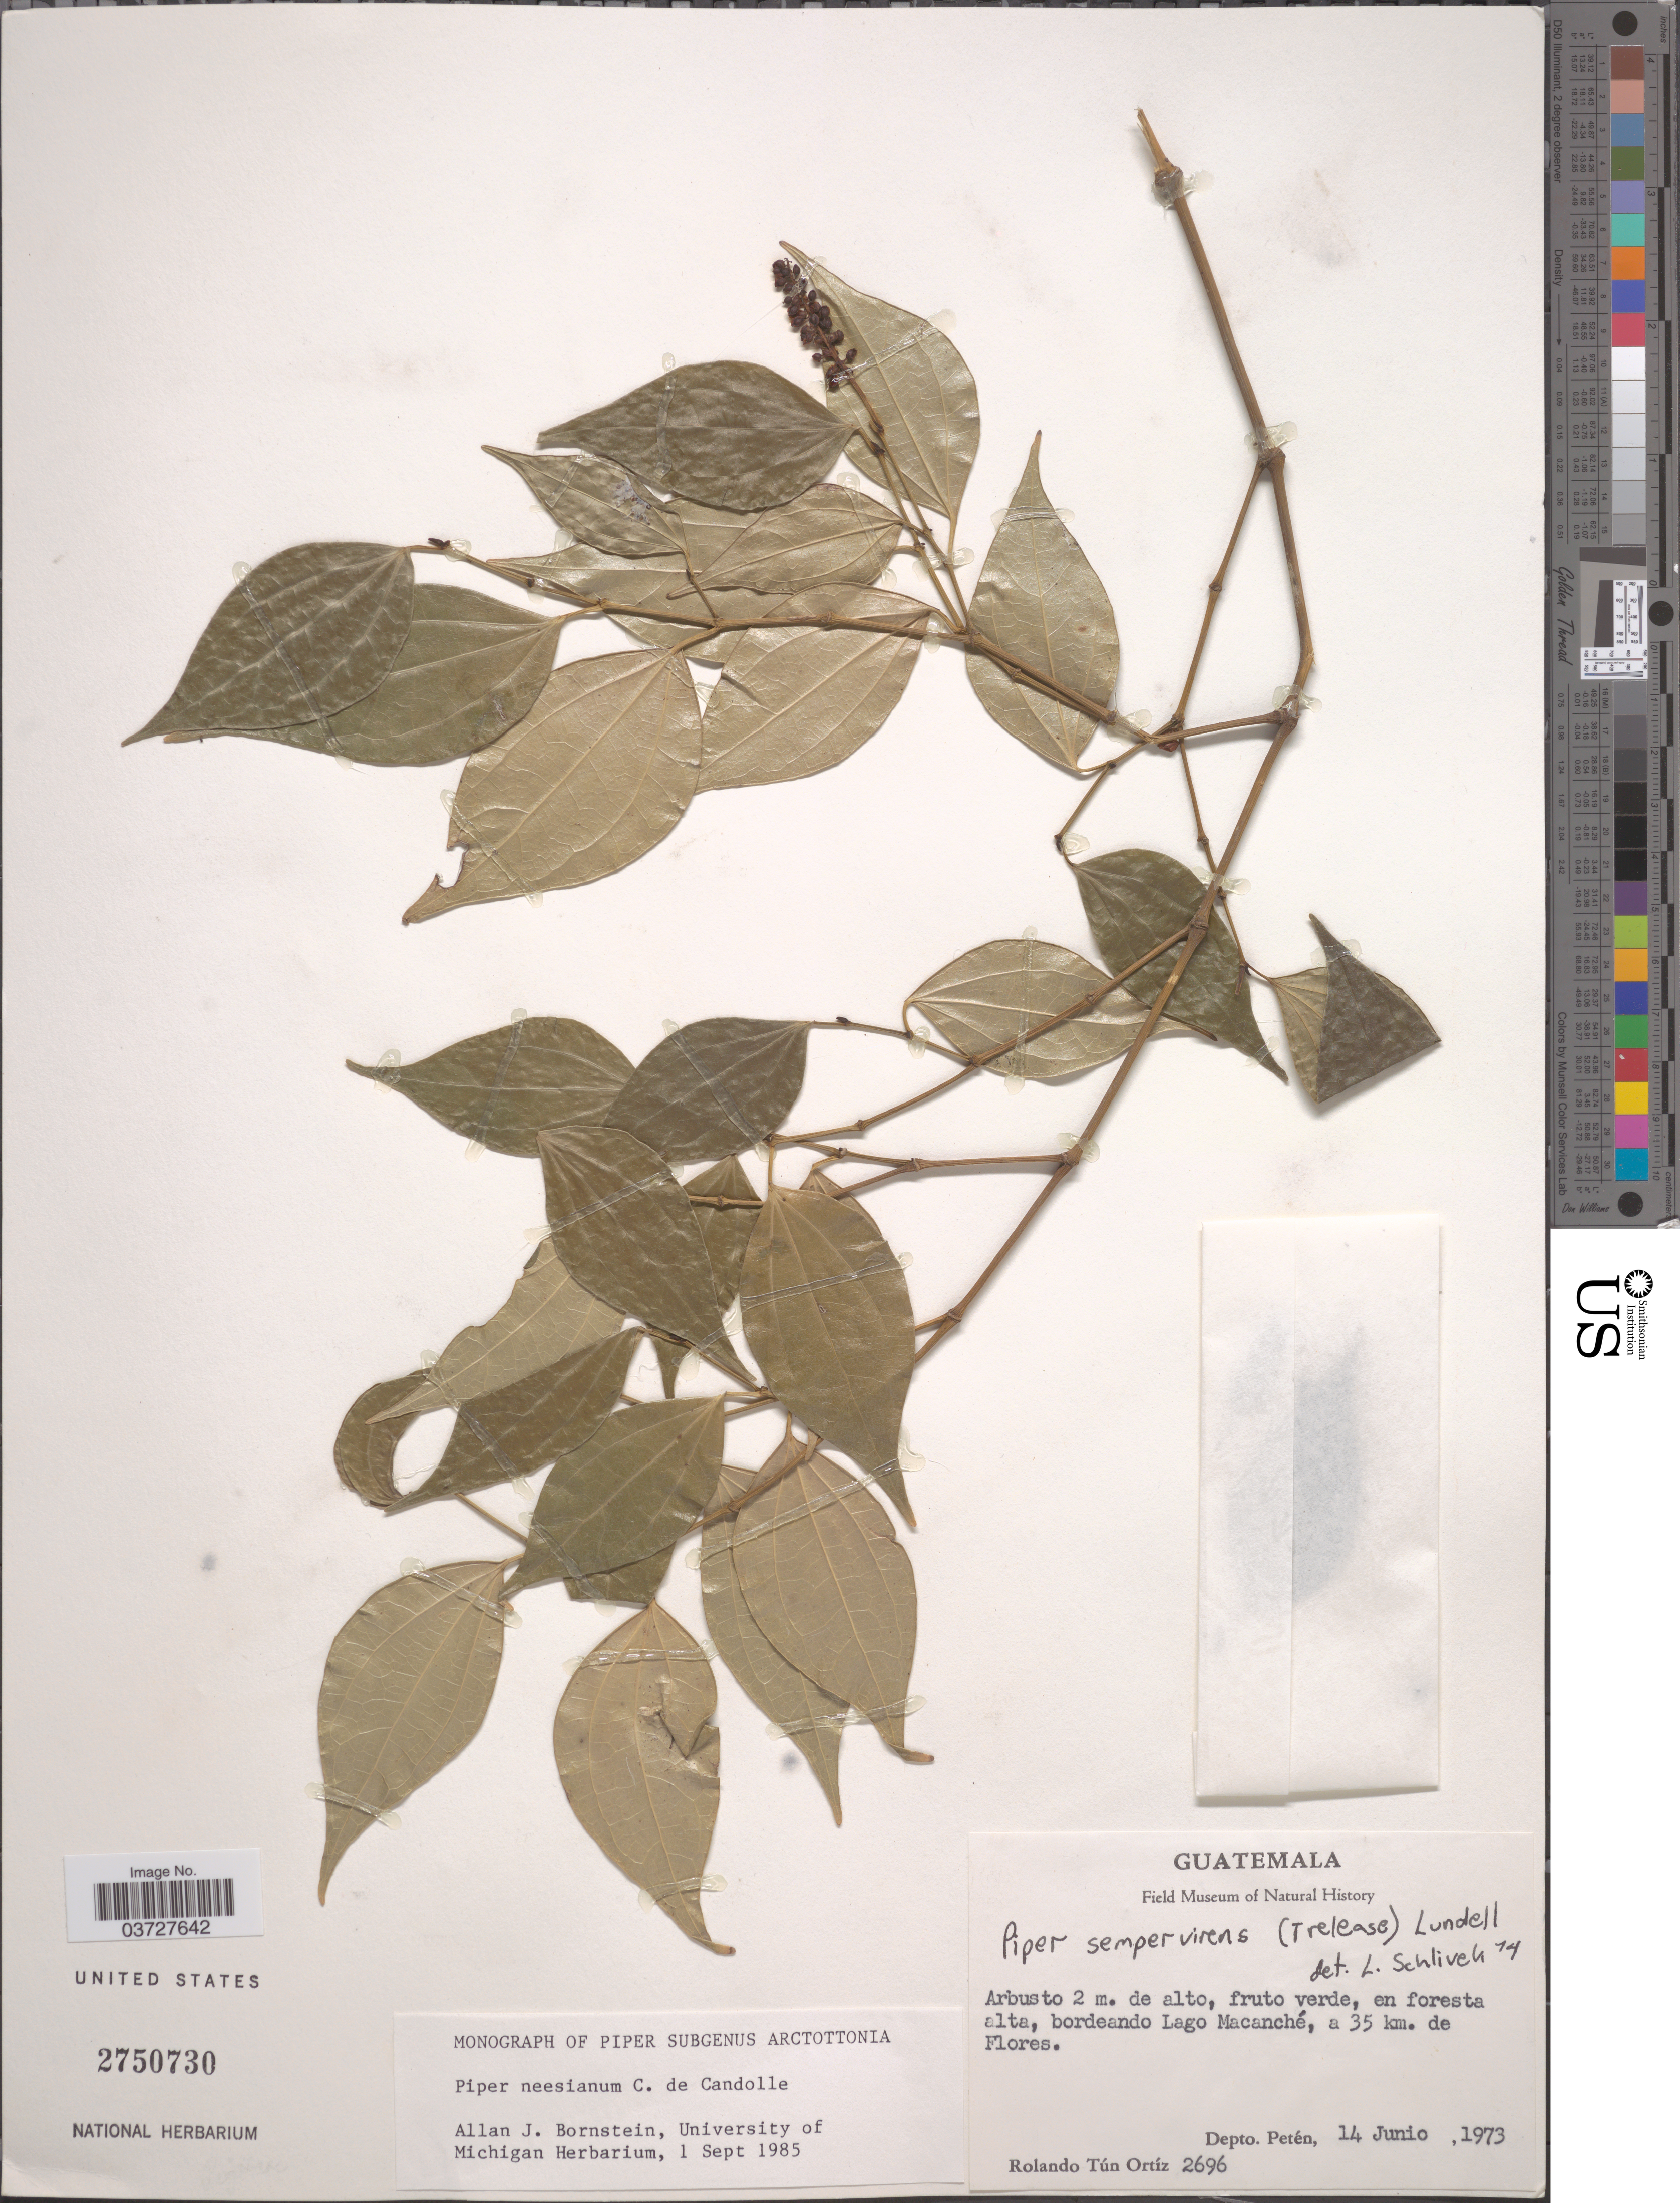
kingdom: Plantae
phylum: Tracheophyta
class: Magnoliopsida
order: Piperales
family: Piperaceae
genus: Piper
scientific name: Piper neesianum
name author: C. DC.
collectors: R. T. Ortíz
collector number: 2696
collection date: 1973-06-14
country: Guatemala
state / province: El Peten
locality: En foresta alta, bordeando Lago Macanché, a 35 km. de Flores. Depto. Petén.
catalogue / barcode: US 2750730